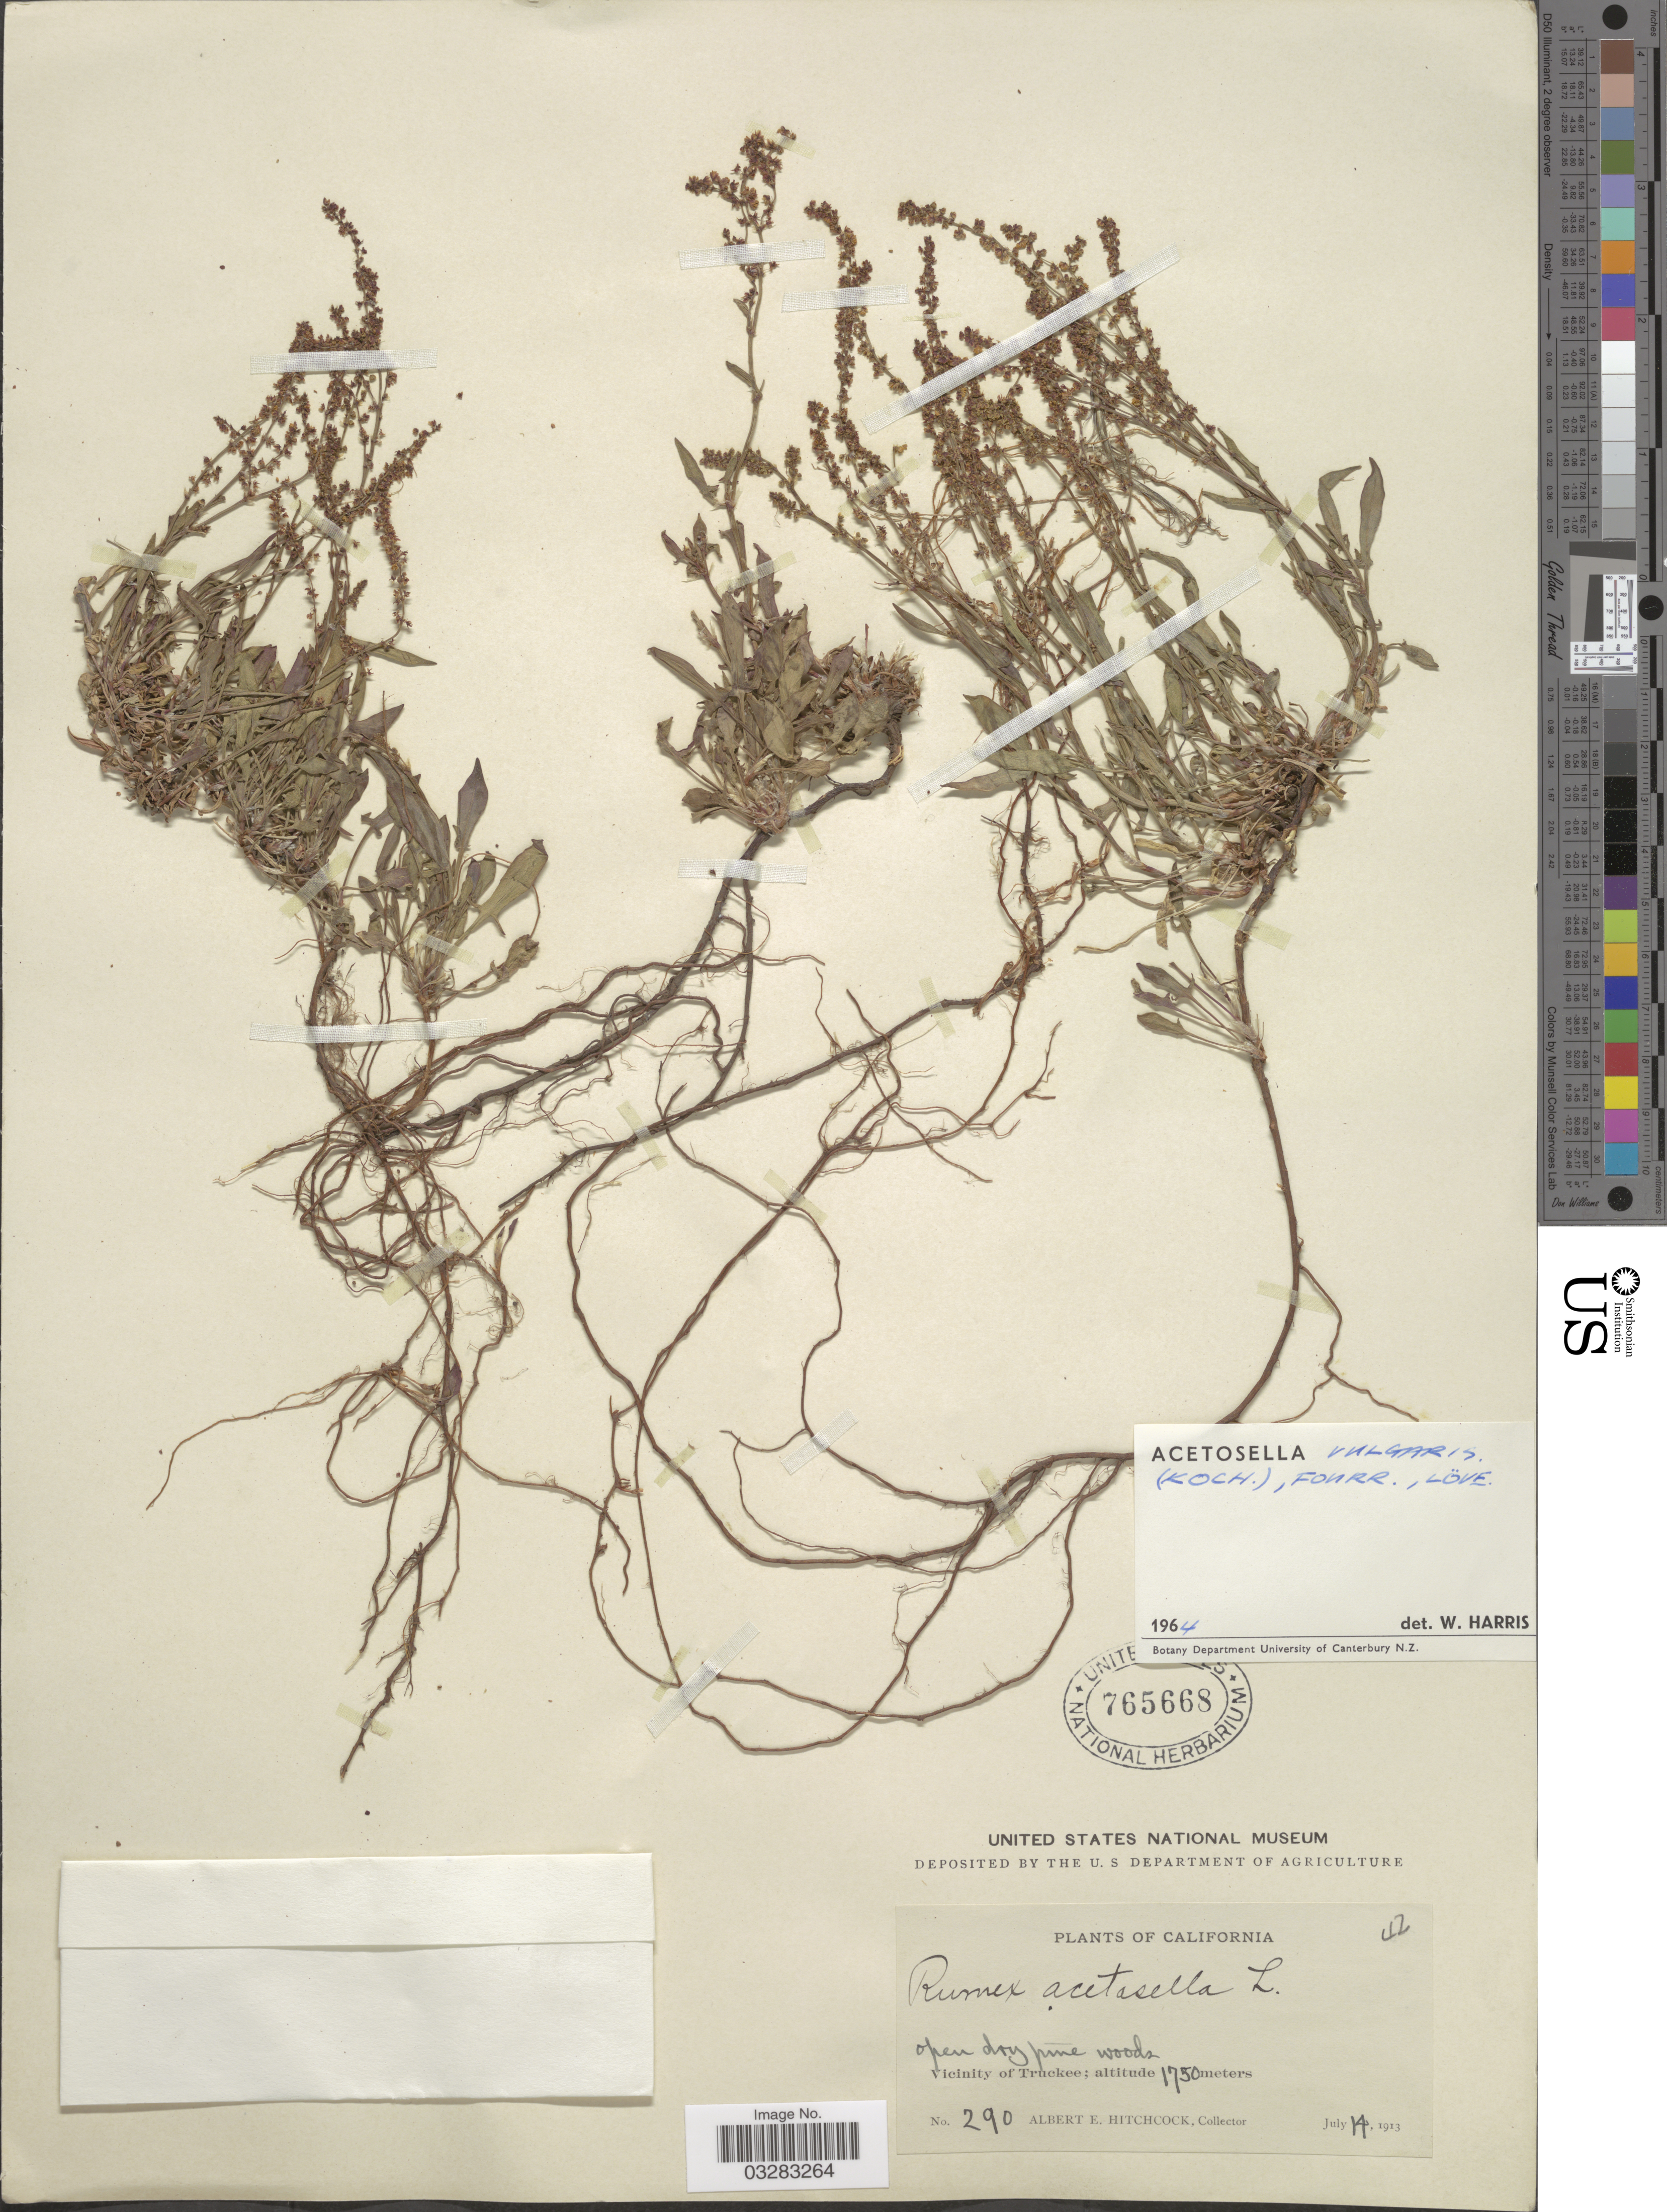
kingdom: Plantae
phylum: Tracheophyta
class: Magnoliopsida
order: Caryophyllales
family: Polygonaceae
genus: Rumex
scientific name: Rumex acetosella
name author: L.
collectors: A. Hitchcock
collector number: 290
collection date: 1913-07-14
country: United States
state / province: California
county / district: Nevada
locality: Vicinity of Truckee.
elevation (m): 1750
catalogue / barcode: US 765668